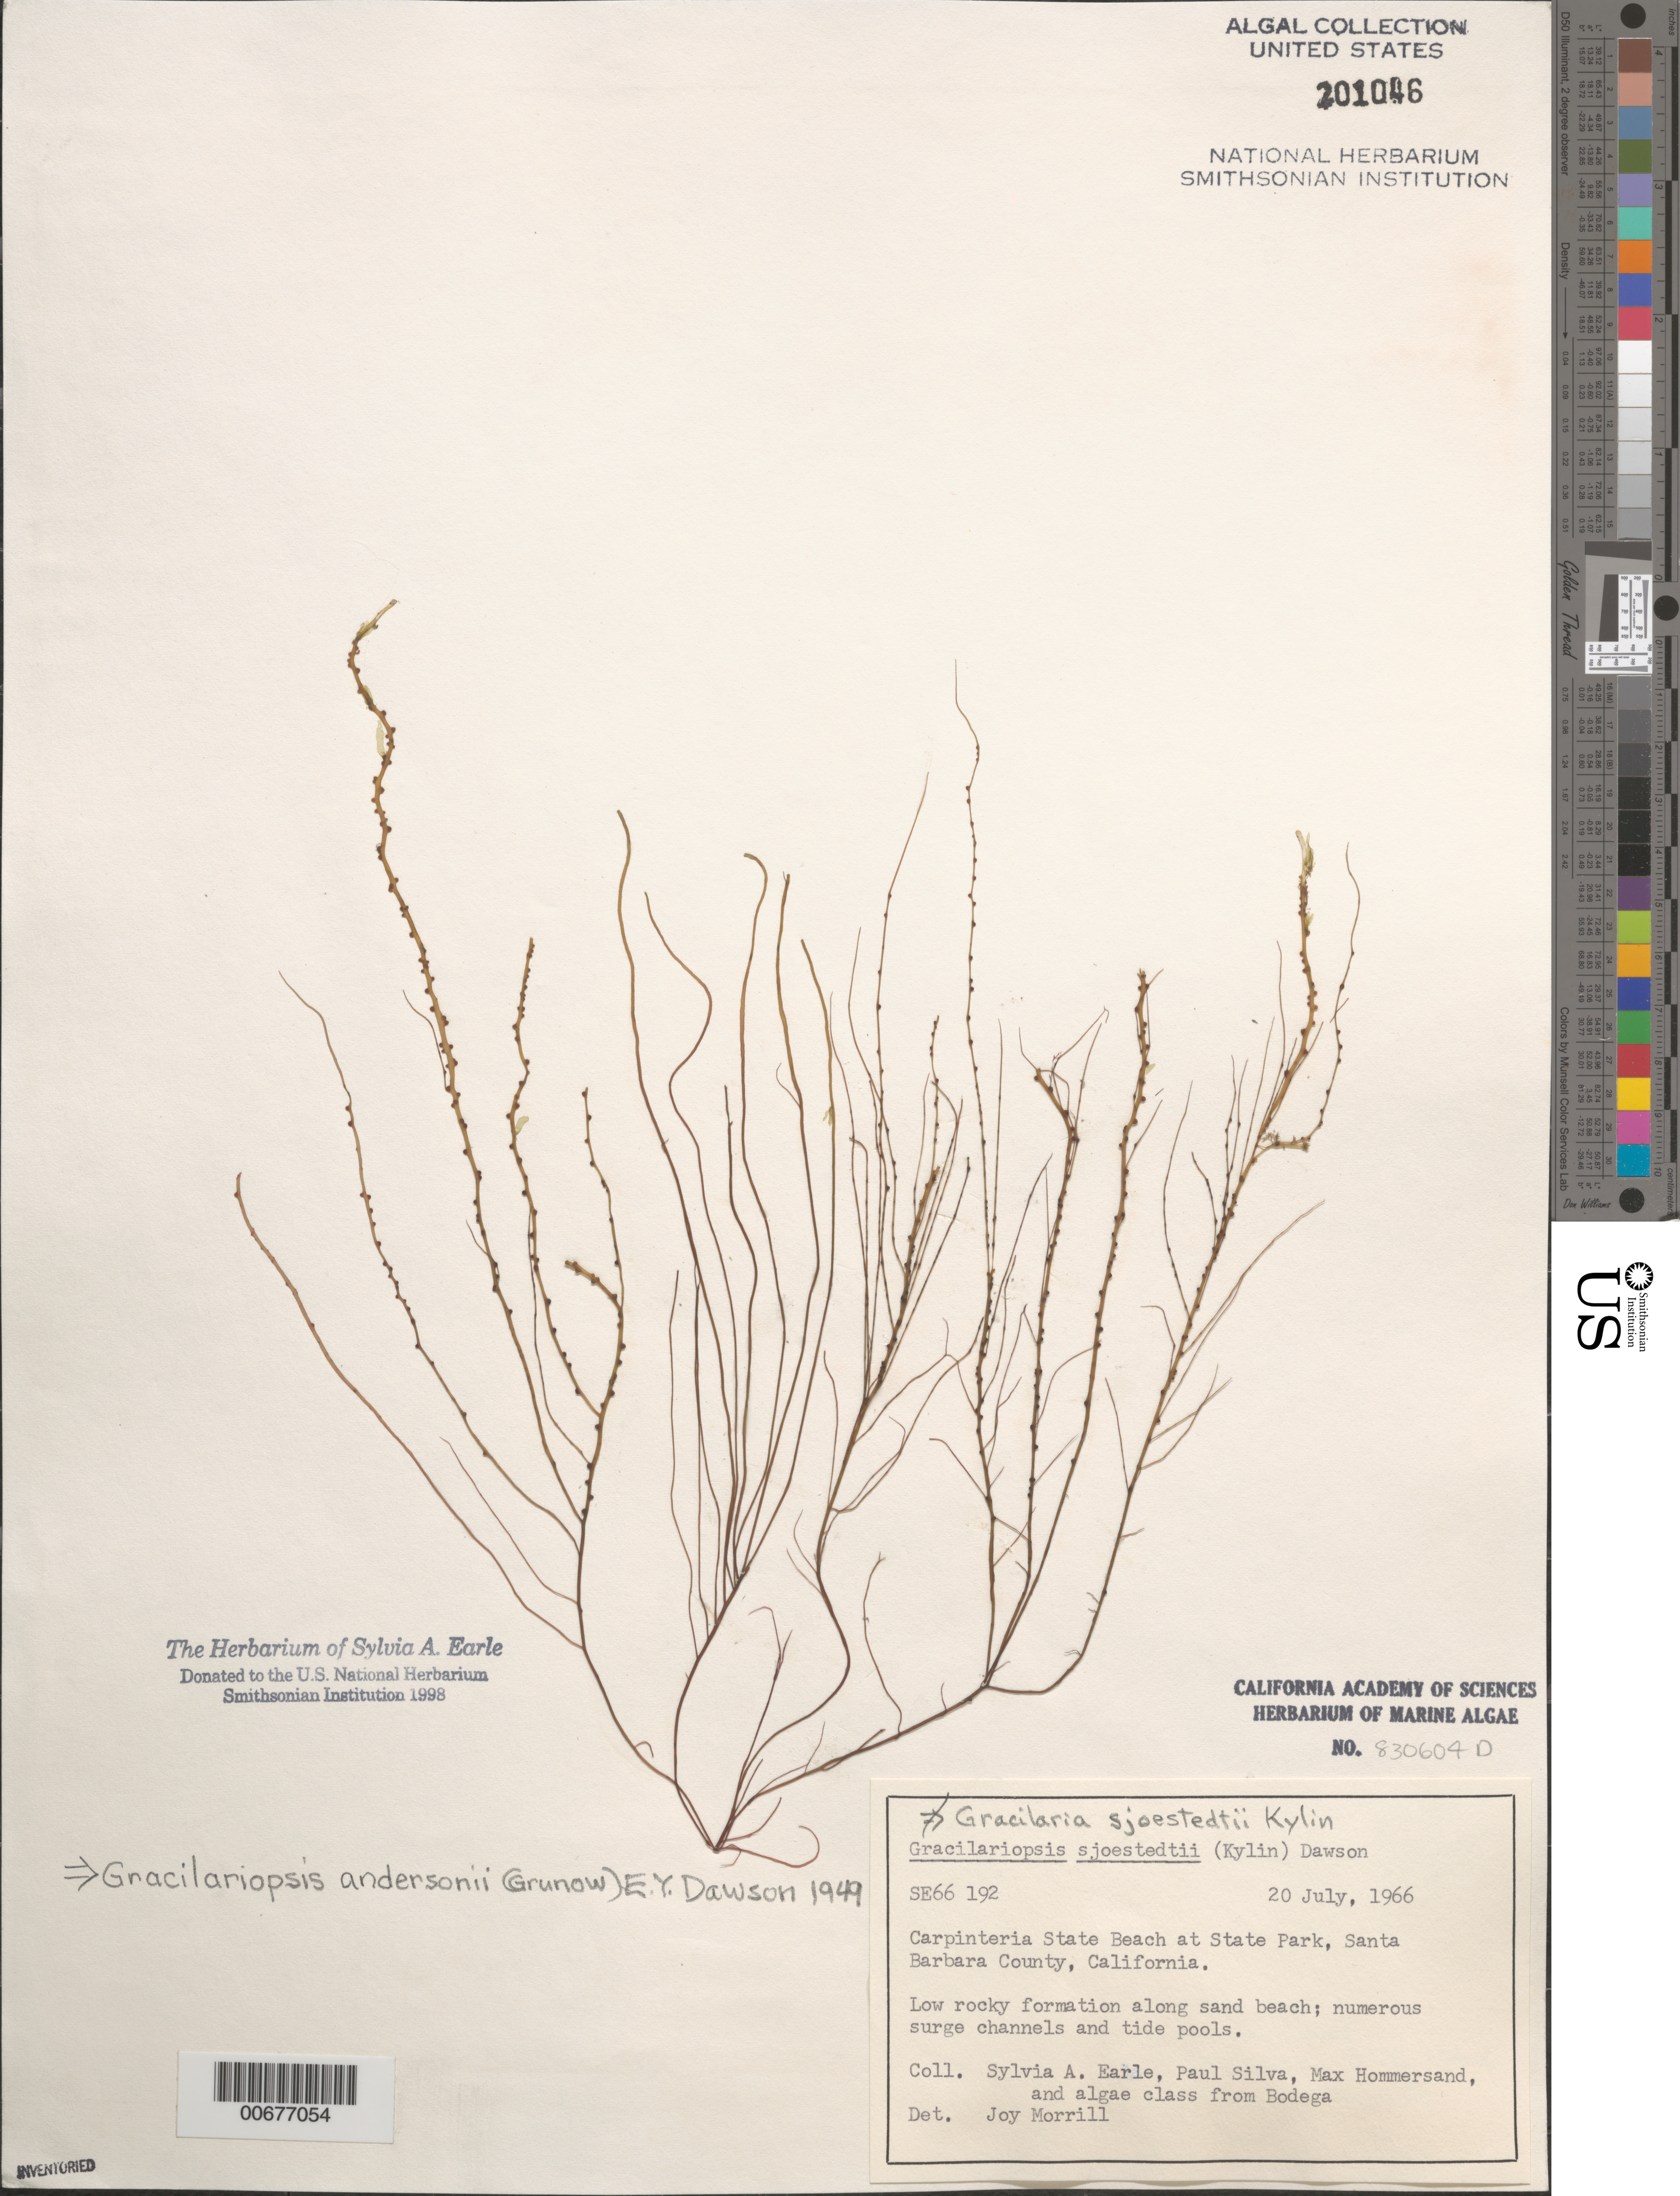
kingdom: Plantae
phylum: Rhodophyta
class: Florideophyceae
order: Gracilariales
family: Gracilariaceae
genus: Gracilariopsis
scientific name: Gracilariopsis andersonii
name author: (Grunow) E.Y. Dawson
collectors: S. A. Earle, P. C. Silva, M. H. Hommersand & Bodega Algae Class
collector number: SE 66192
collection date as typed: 20 Jul 1966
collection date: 1966-07-20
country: United States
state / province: California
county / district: Santa Barbara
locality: Carpinteria State Beach, State Park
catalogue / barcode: US 201046